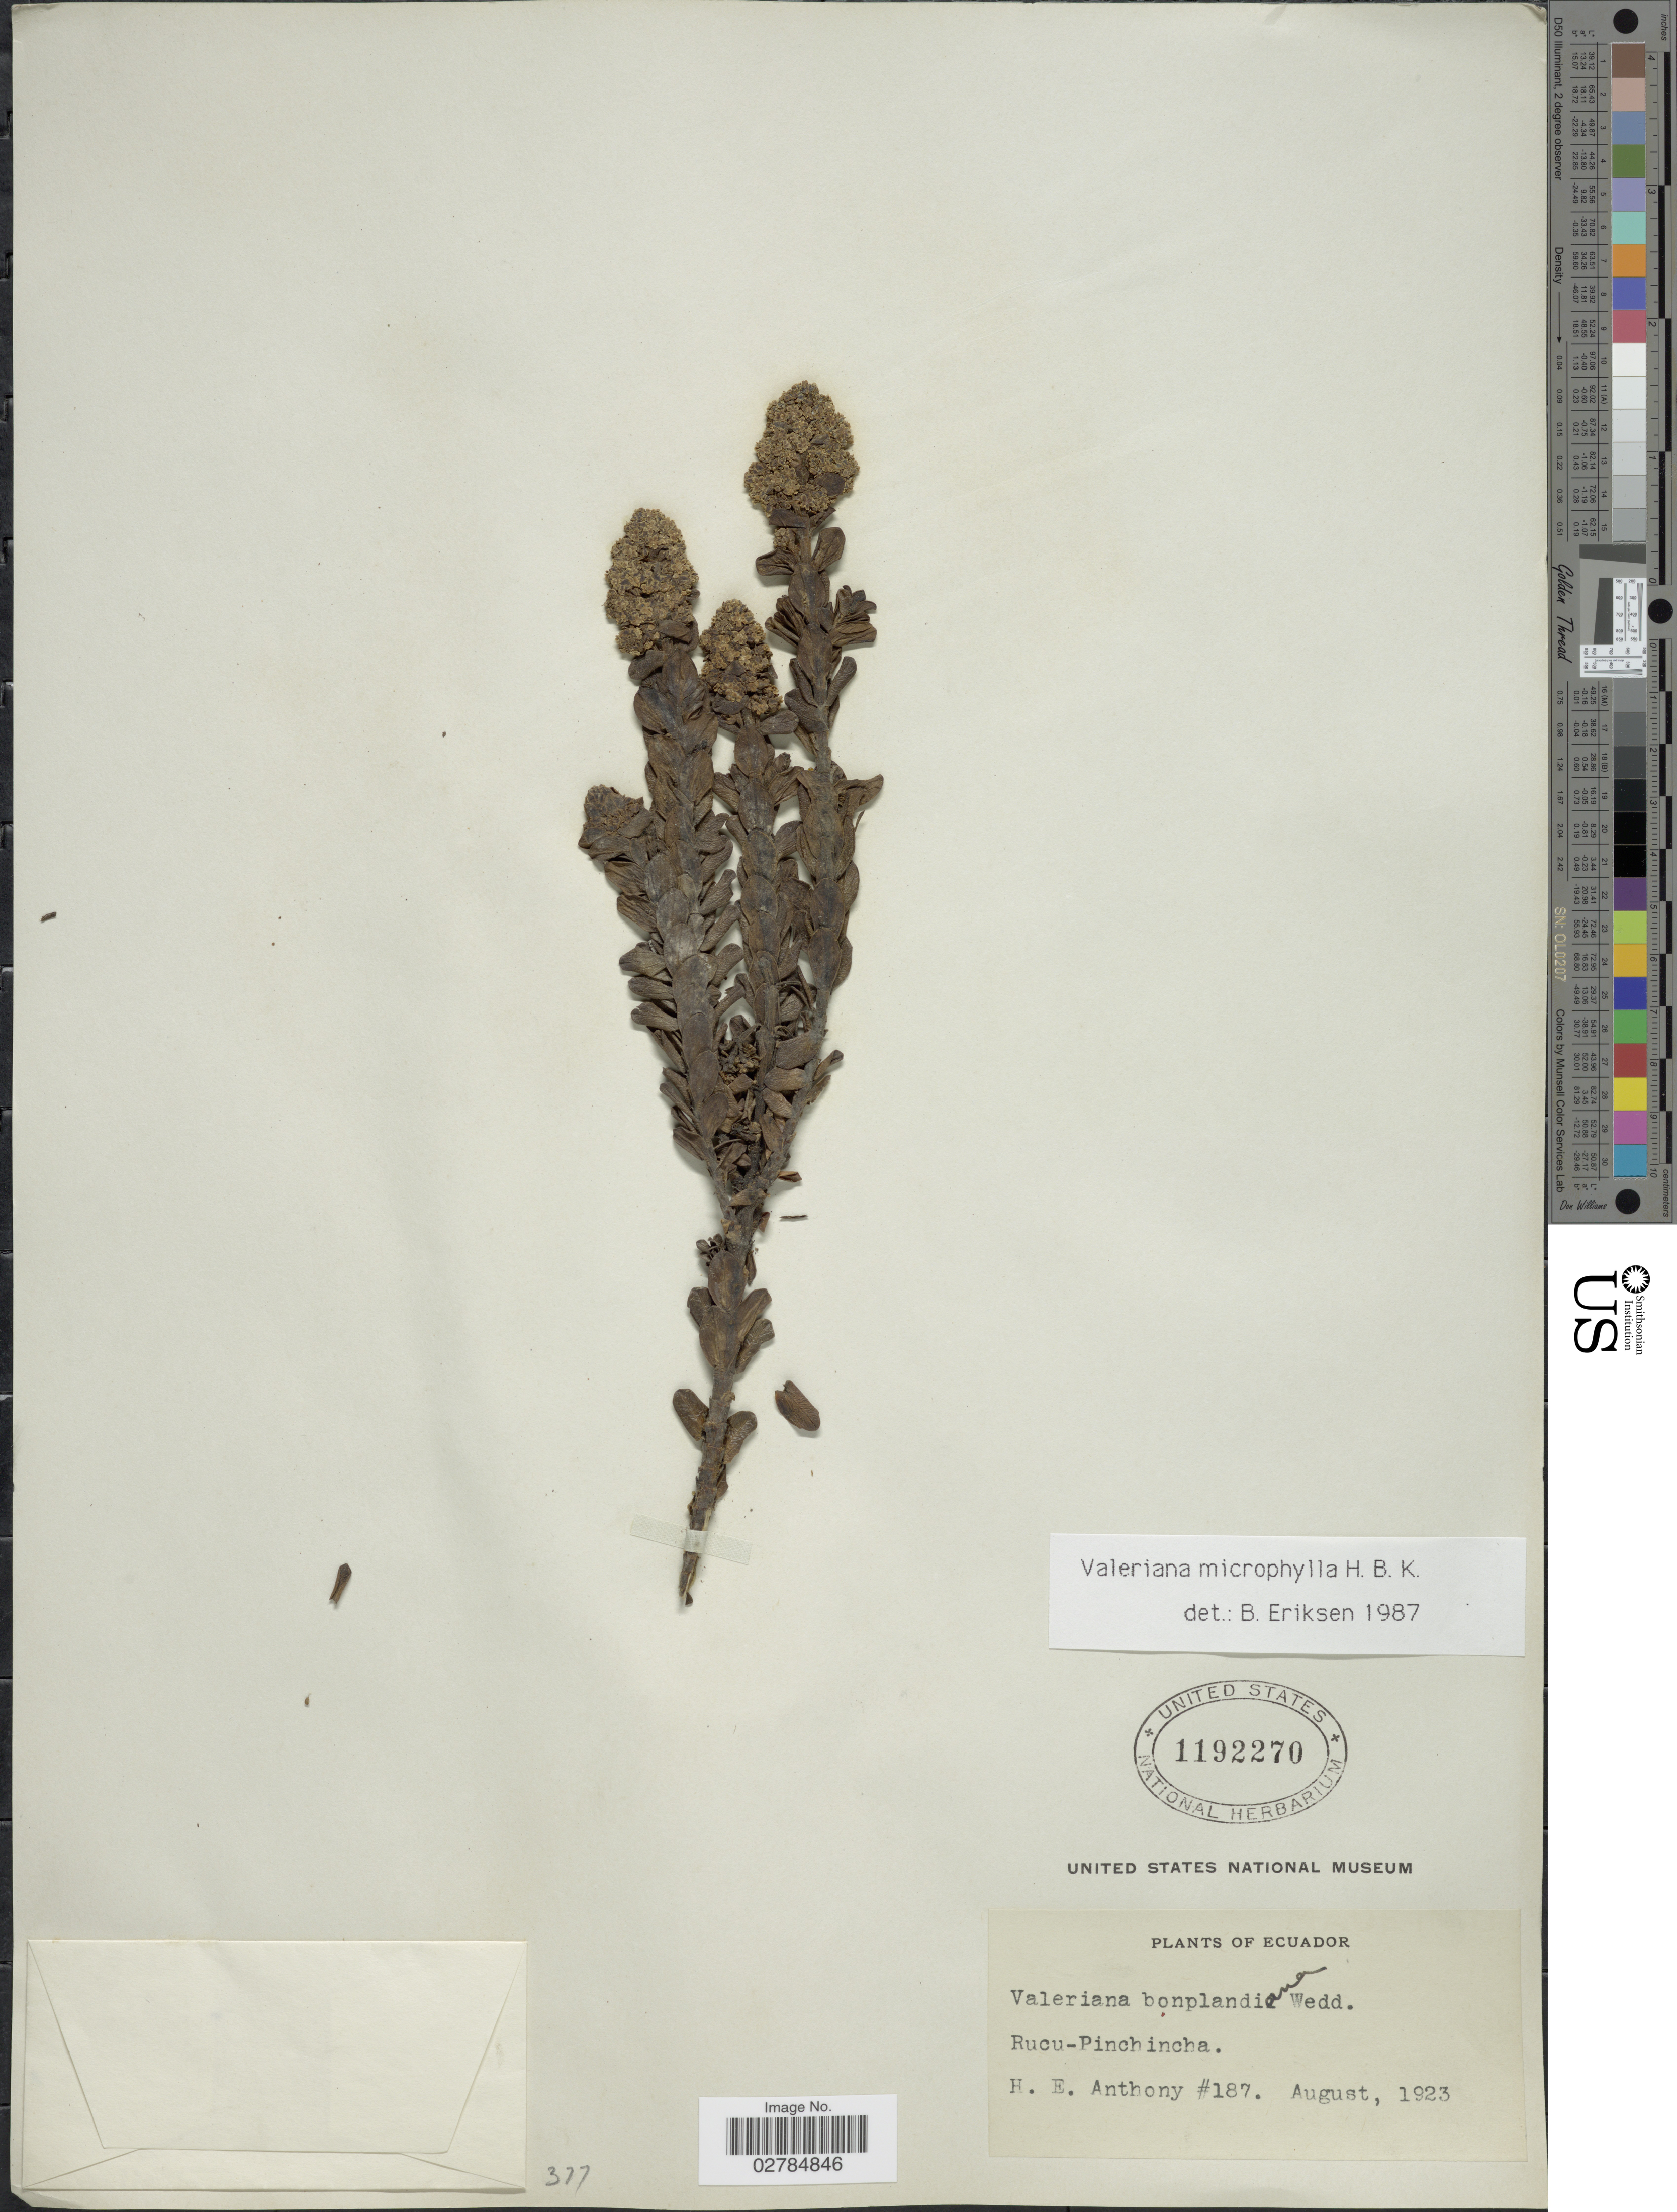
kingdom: Plantae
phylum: Tracheophyta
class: Magnoliopsida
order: Dipsacales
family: Caprifoliaceae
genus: Valeriana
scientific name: Valeriana microphylla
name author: Kunth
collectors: H. E. Anthony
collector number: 187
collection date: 1923-08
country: Ecuador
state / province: Pichincha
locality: Rucu-Pichincha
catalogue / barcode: US 1192270